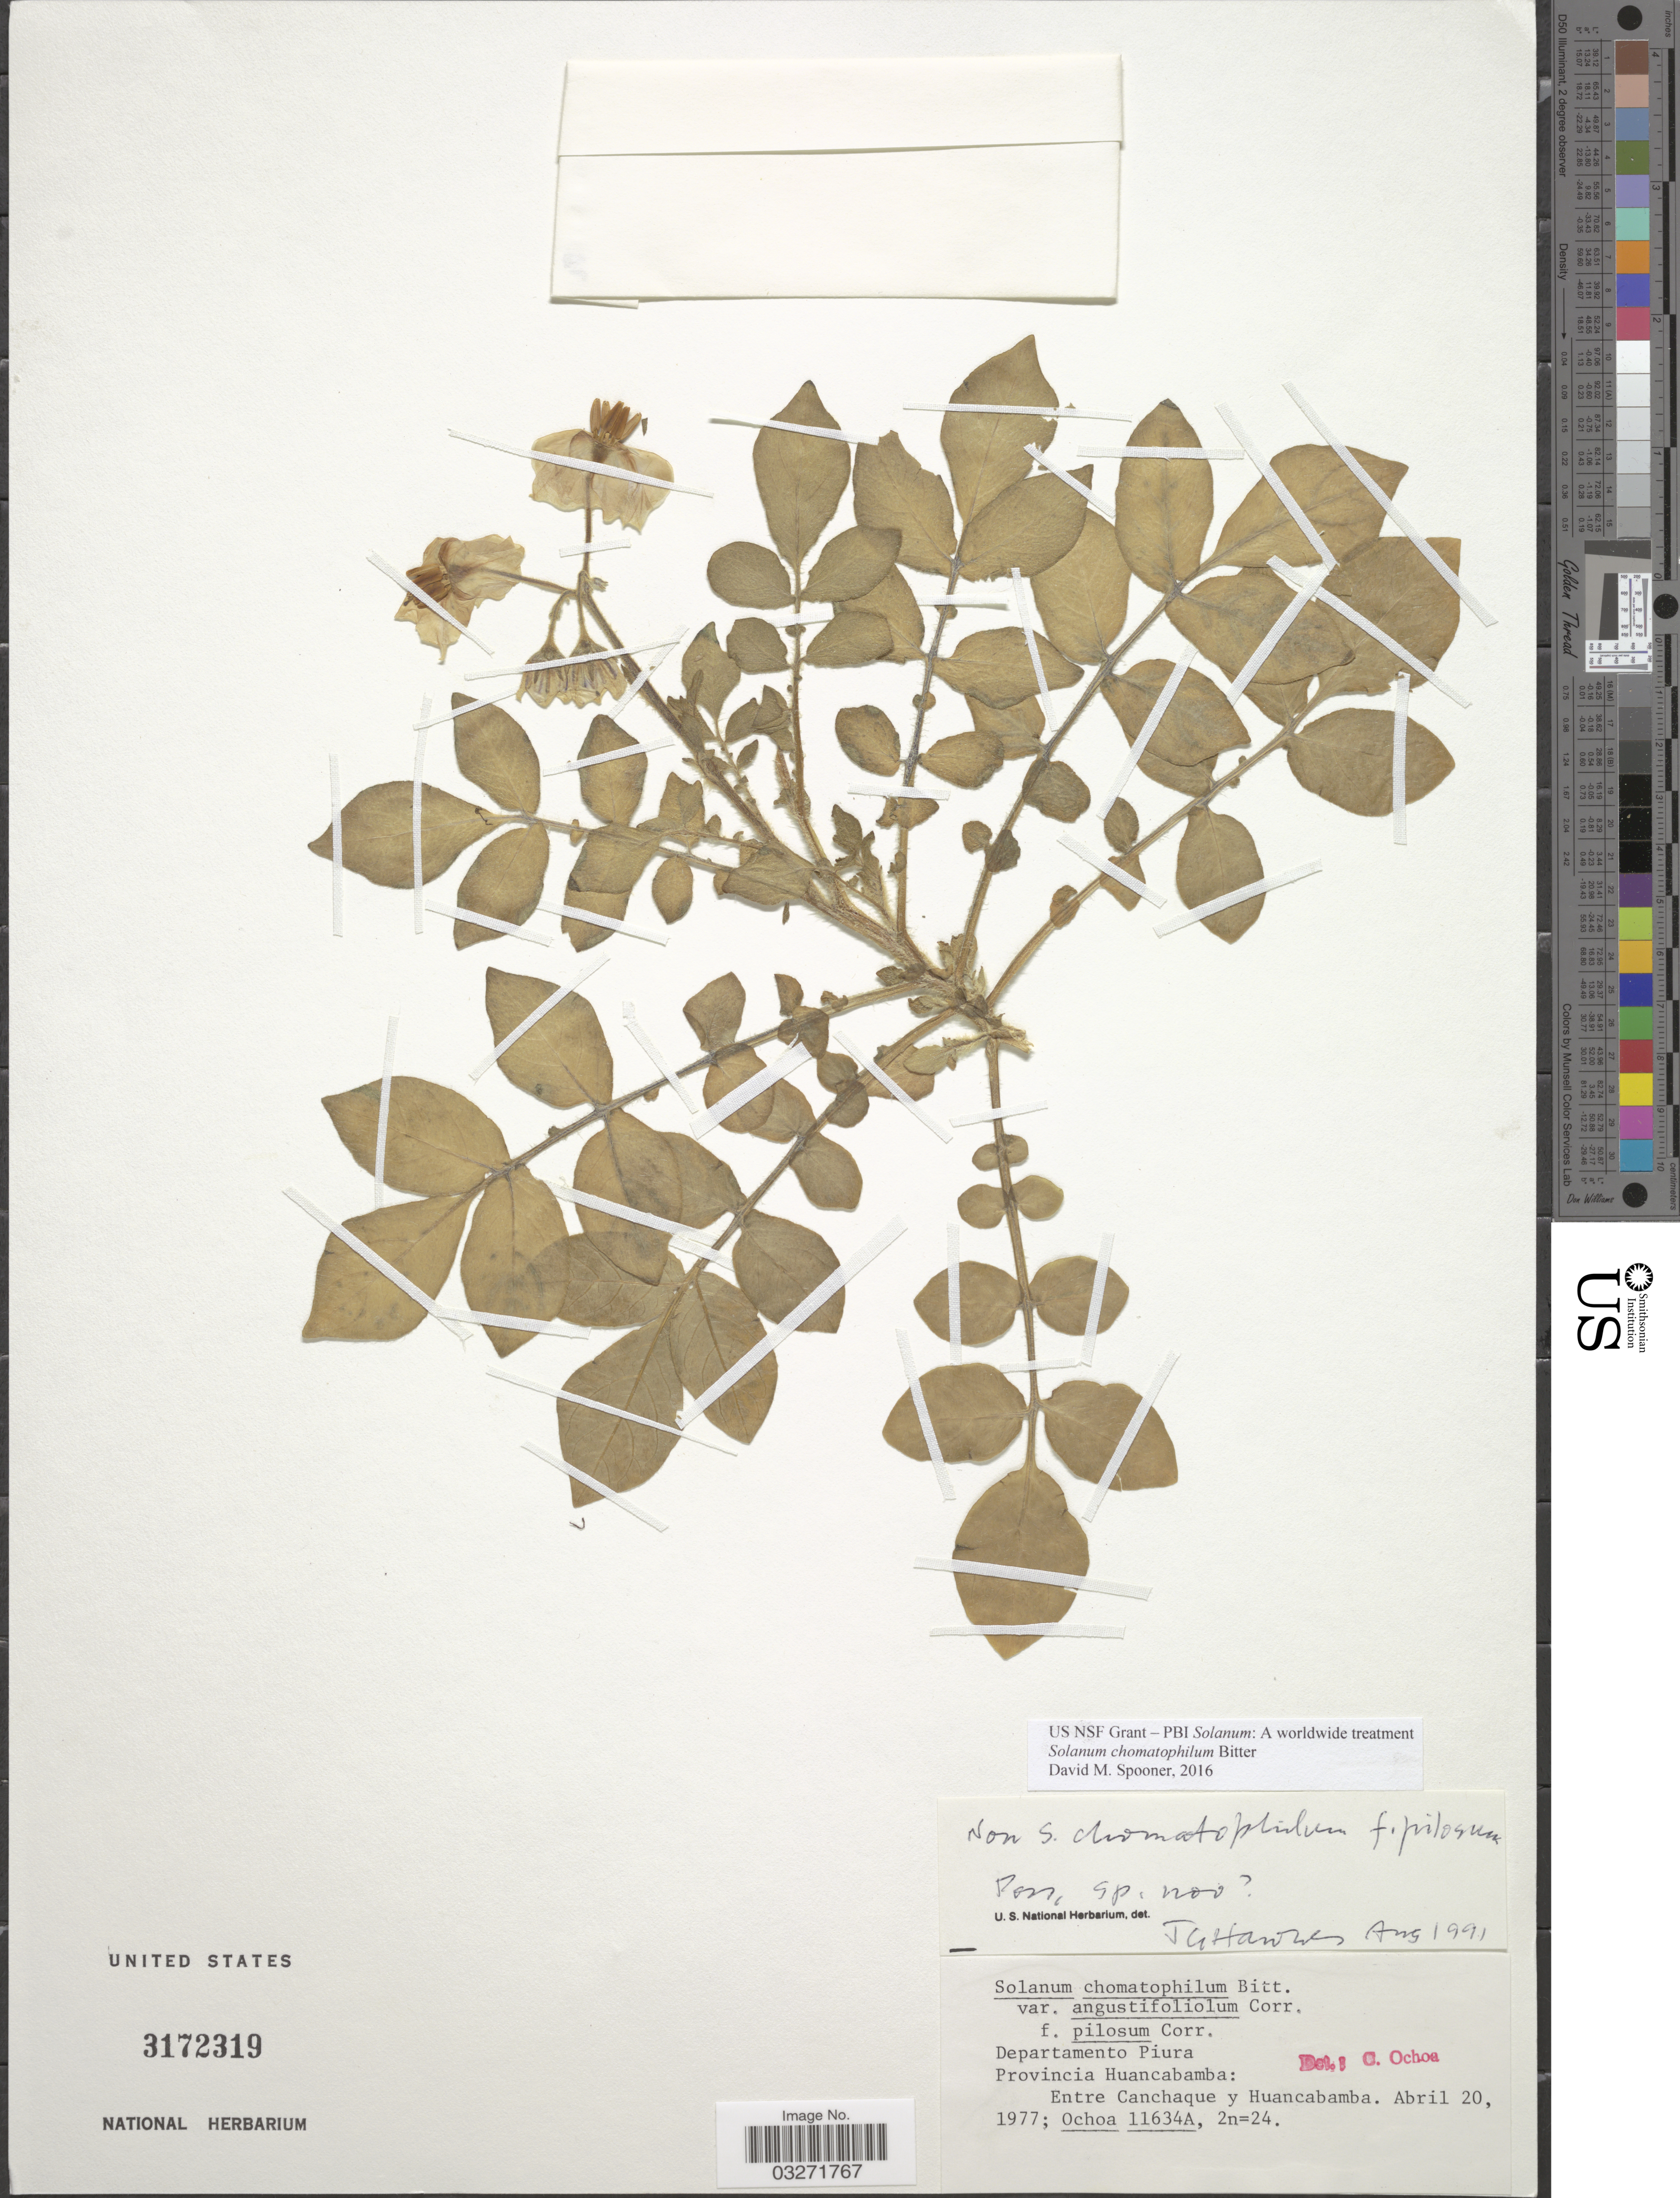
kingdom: Plantae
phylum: Tracheophyta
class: Magnoliopsida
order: Solanales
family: Solanaceae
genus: Solanum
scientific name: Solanum chomatophilum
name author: Bitter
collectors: -. Ochoa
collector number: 11634A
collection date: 1977-04-20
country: Peru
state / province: Piura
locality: Departamento Piura. Provincia Huancabamba: Entre Canchaque y Huancabamba.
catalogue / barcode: US 3172319